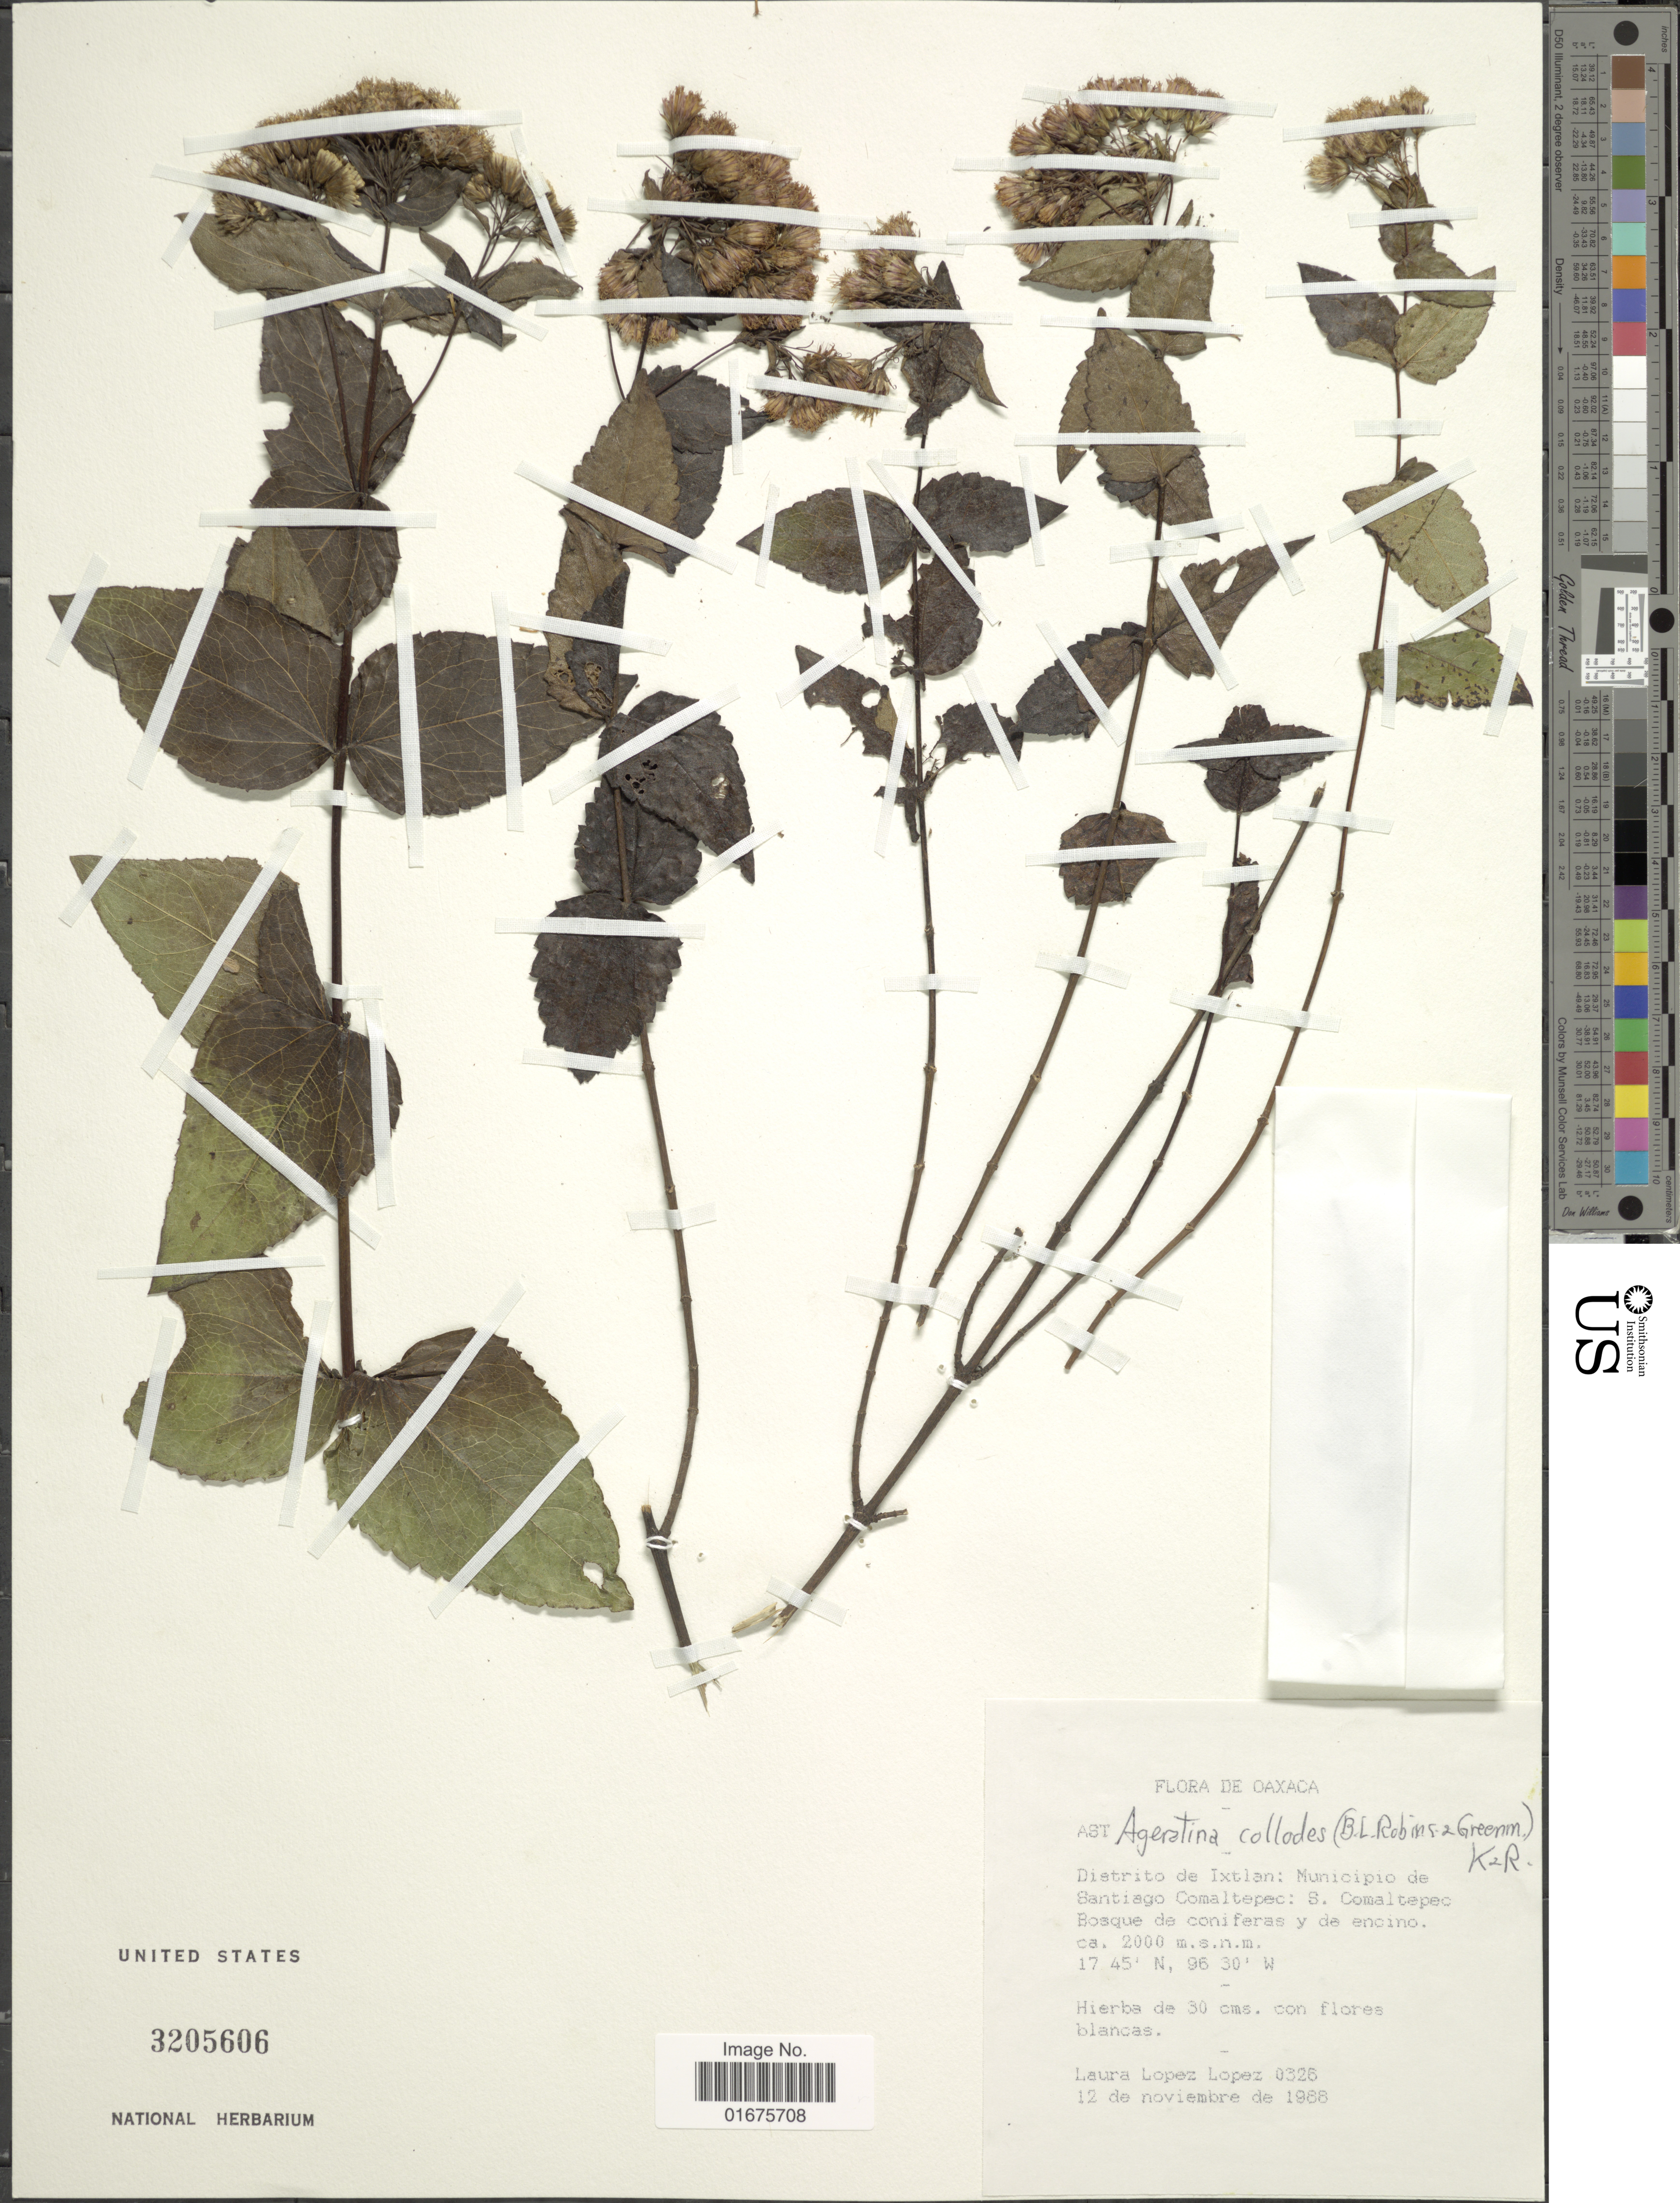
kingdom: Plantae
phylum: Tracheophyta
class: Magnoliopsida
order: Asterales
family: Asteraceae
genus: Ageratina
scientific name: Ageratina collodes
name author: (B.L. Rob. & Greenm.) R.M. King & H. Rob.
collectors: L. Lopez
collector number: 0326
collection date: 1988-11-12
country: Mexico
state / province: Oaxaca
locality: Distrito de Ixtlan: Muncipio de Santiago Comaltepec: S. Comaltepec Bosque de coniferas y de encino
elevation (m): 2000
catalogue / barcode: US 3205606